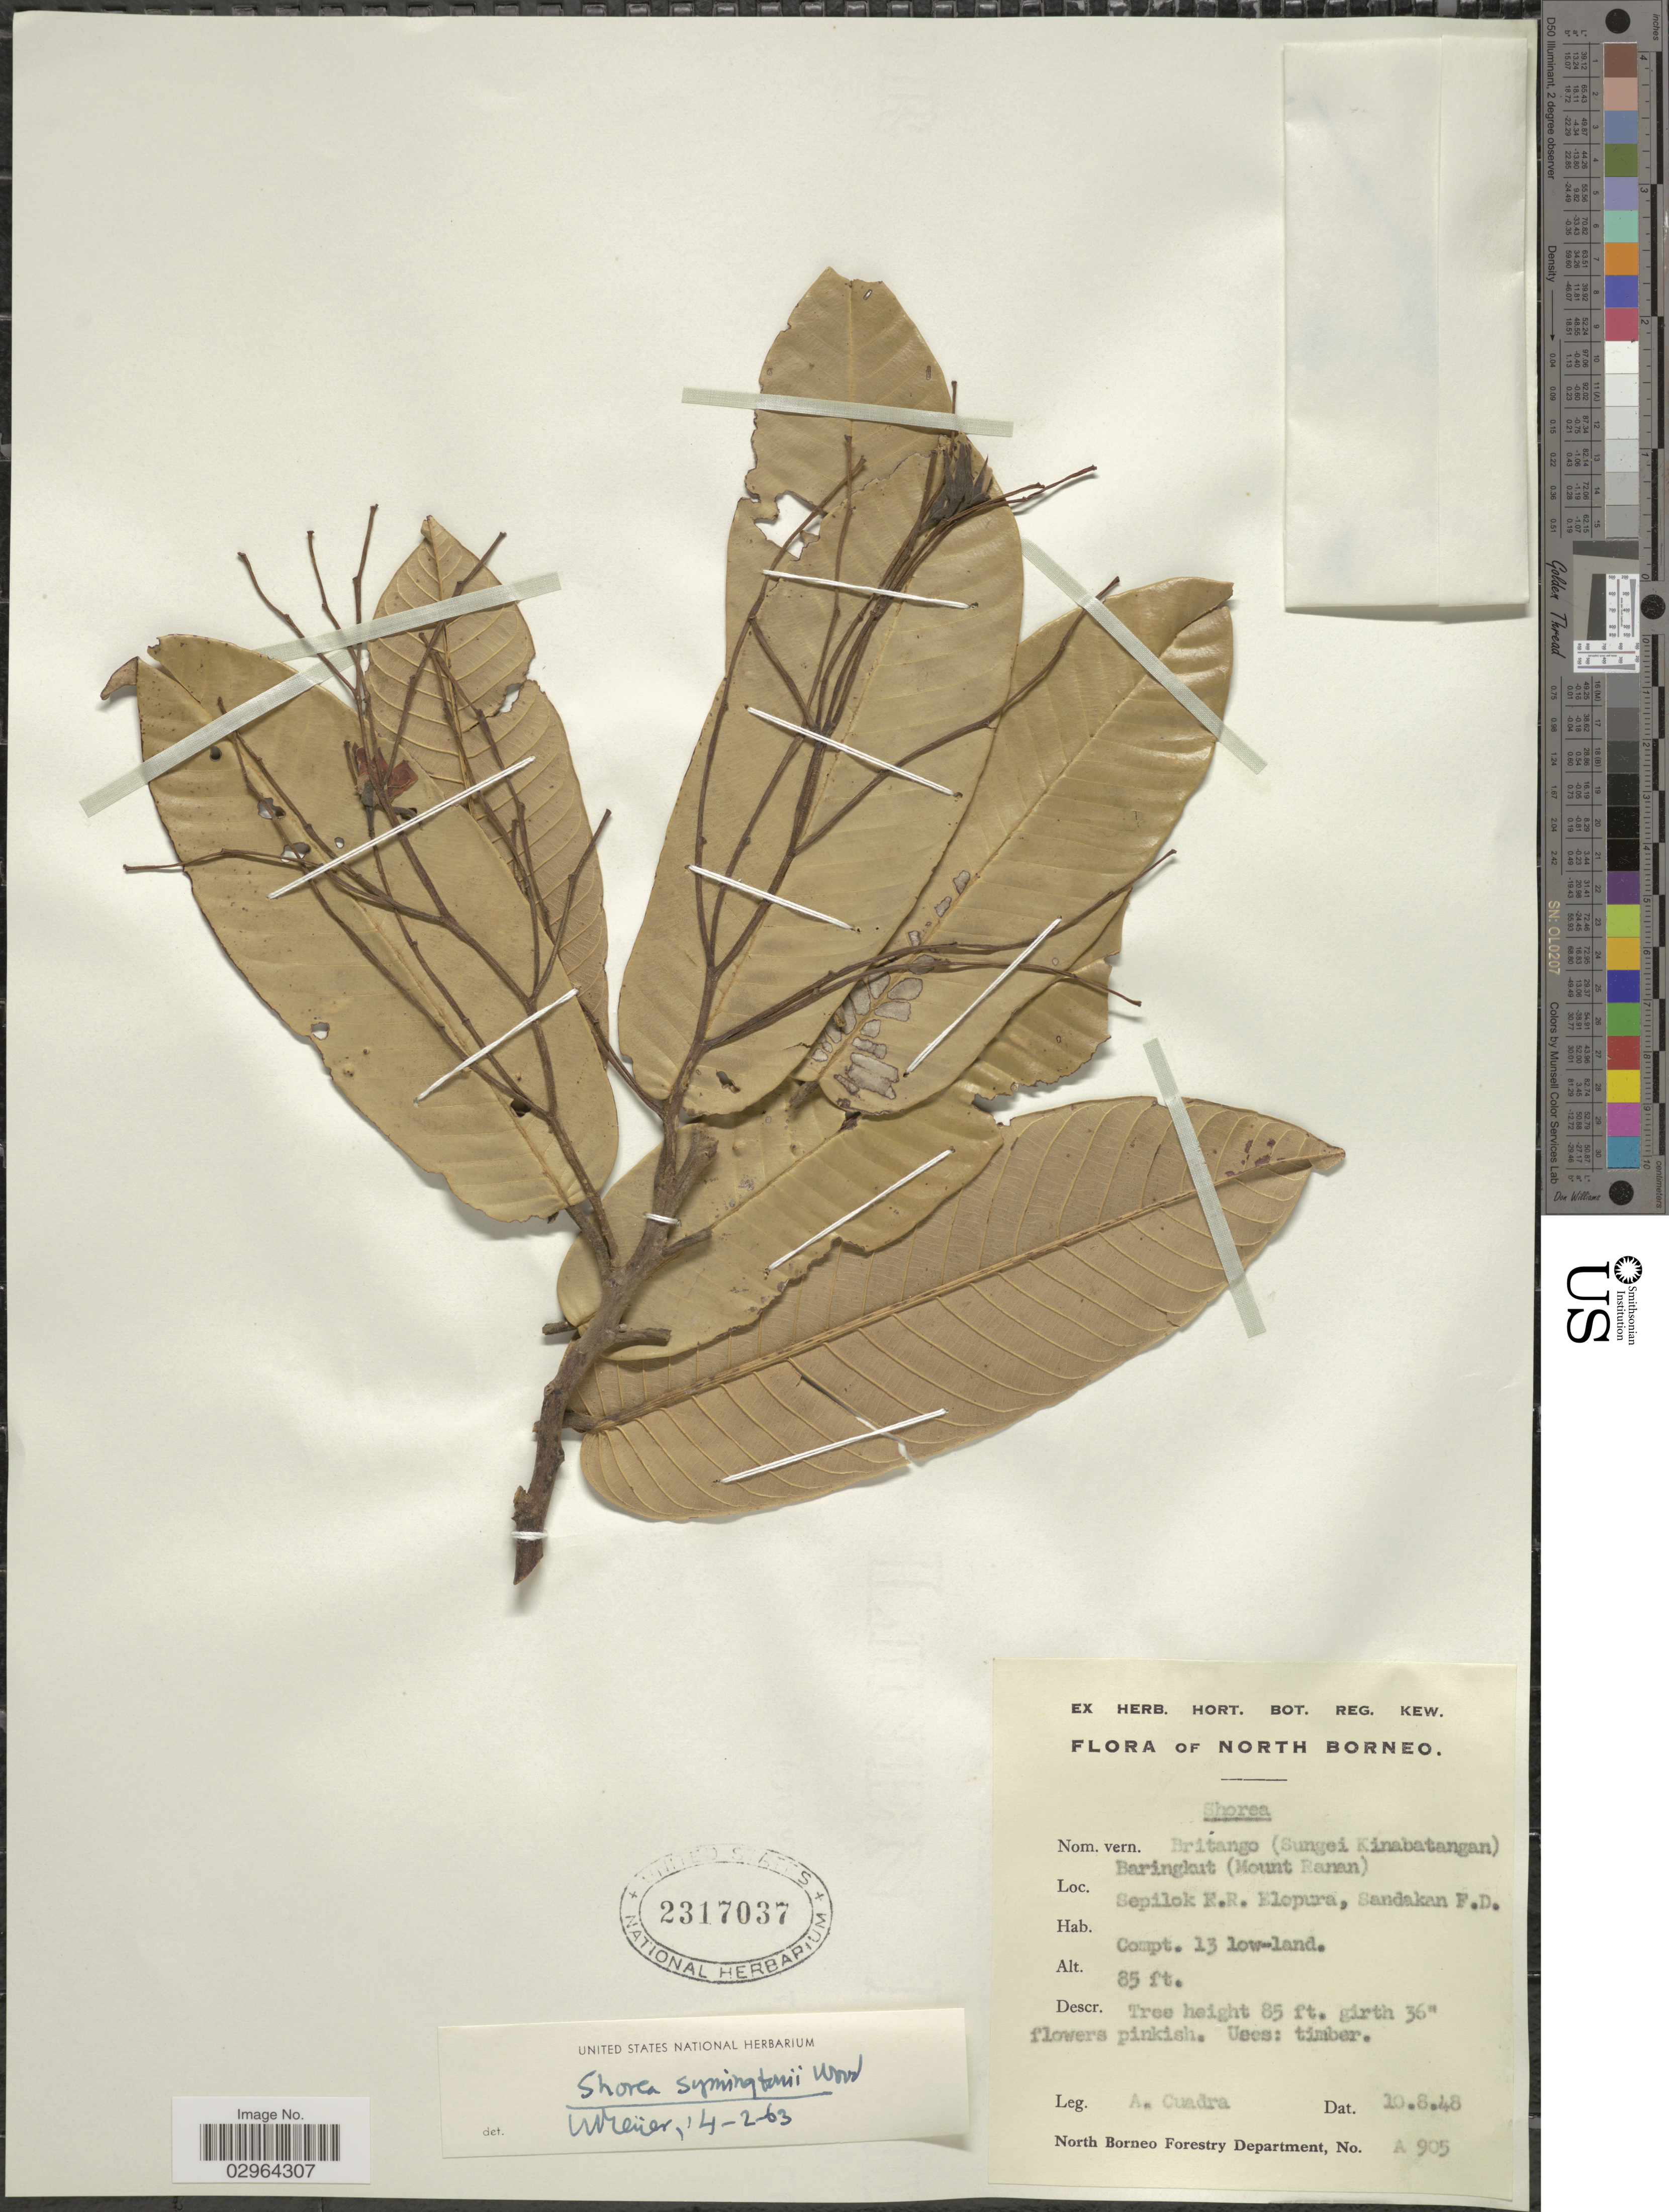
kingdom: Plantae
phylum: Tracheophyta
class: Magnoliopsida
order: Malvales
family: Dipterocarpaceae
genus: Anthoshorea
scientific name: Anthoshorea symingtonii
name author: (G.H.S. Wood) P.S. Ashton & J. Heck.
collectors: A. Cuadra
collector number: A905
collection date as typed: Transcribed d/m/y: 10/8/48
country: Malaysia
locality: North Borneo. Sepilok F.R. Elopura, Sandakan F.D. Compt. 13 low-land.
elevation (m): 26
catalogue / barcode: US 2317037